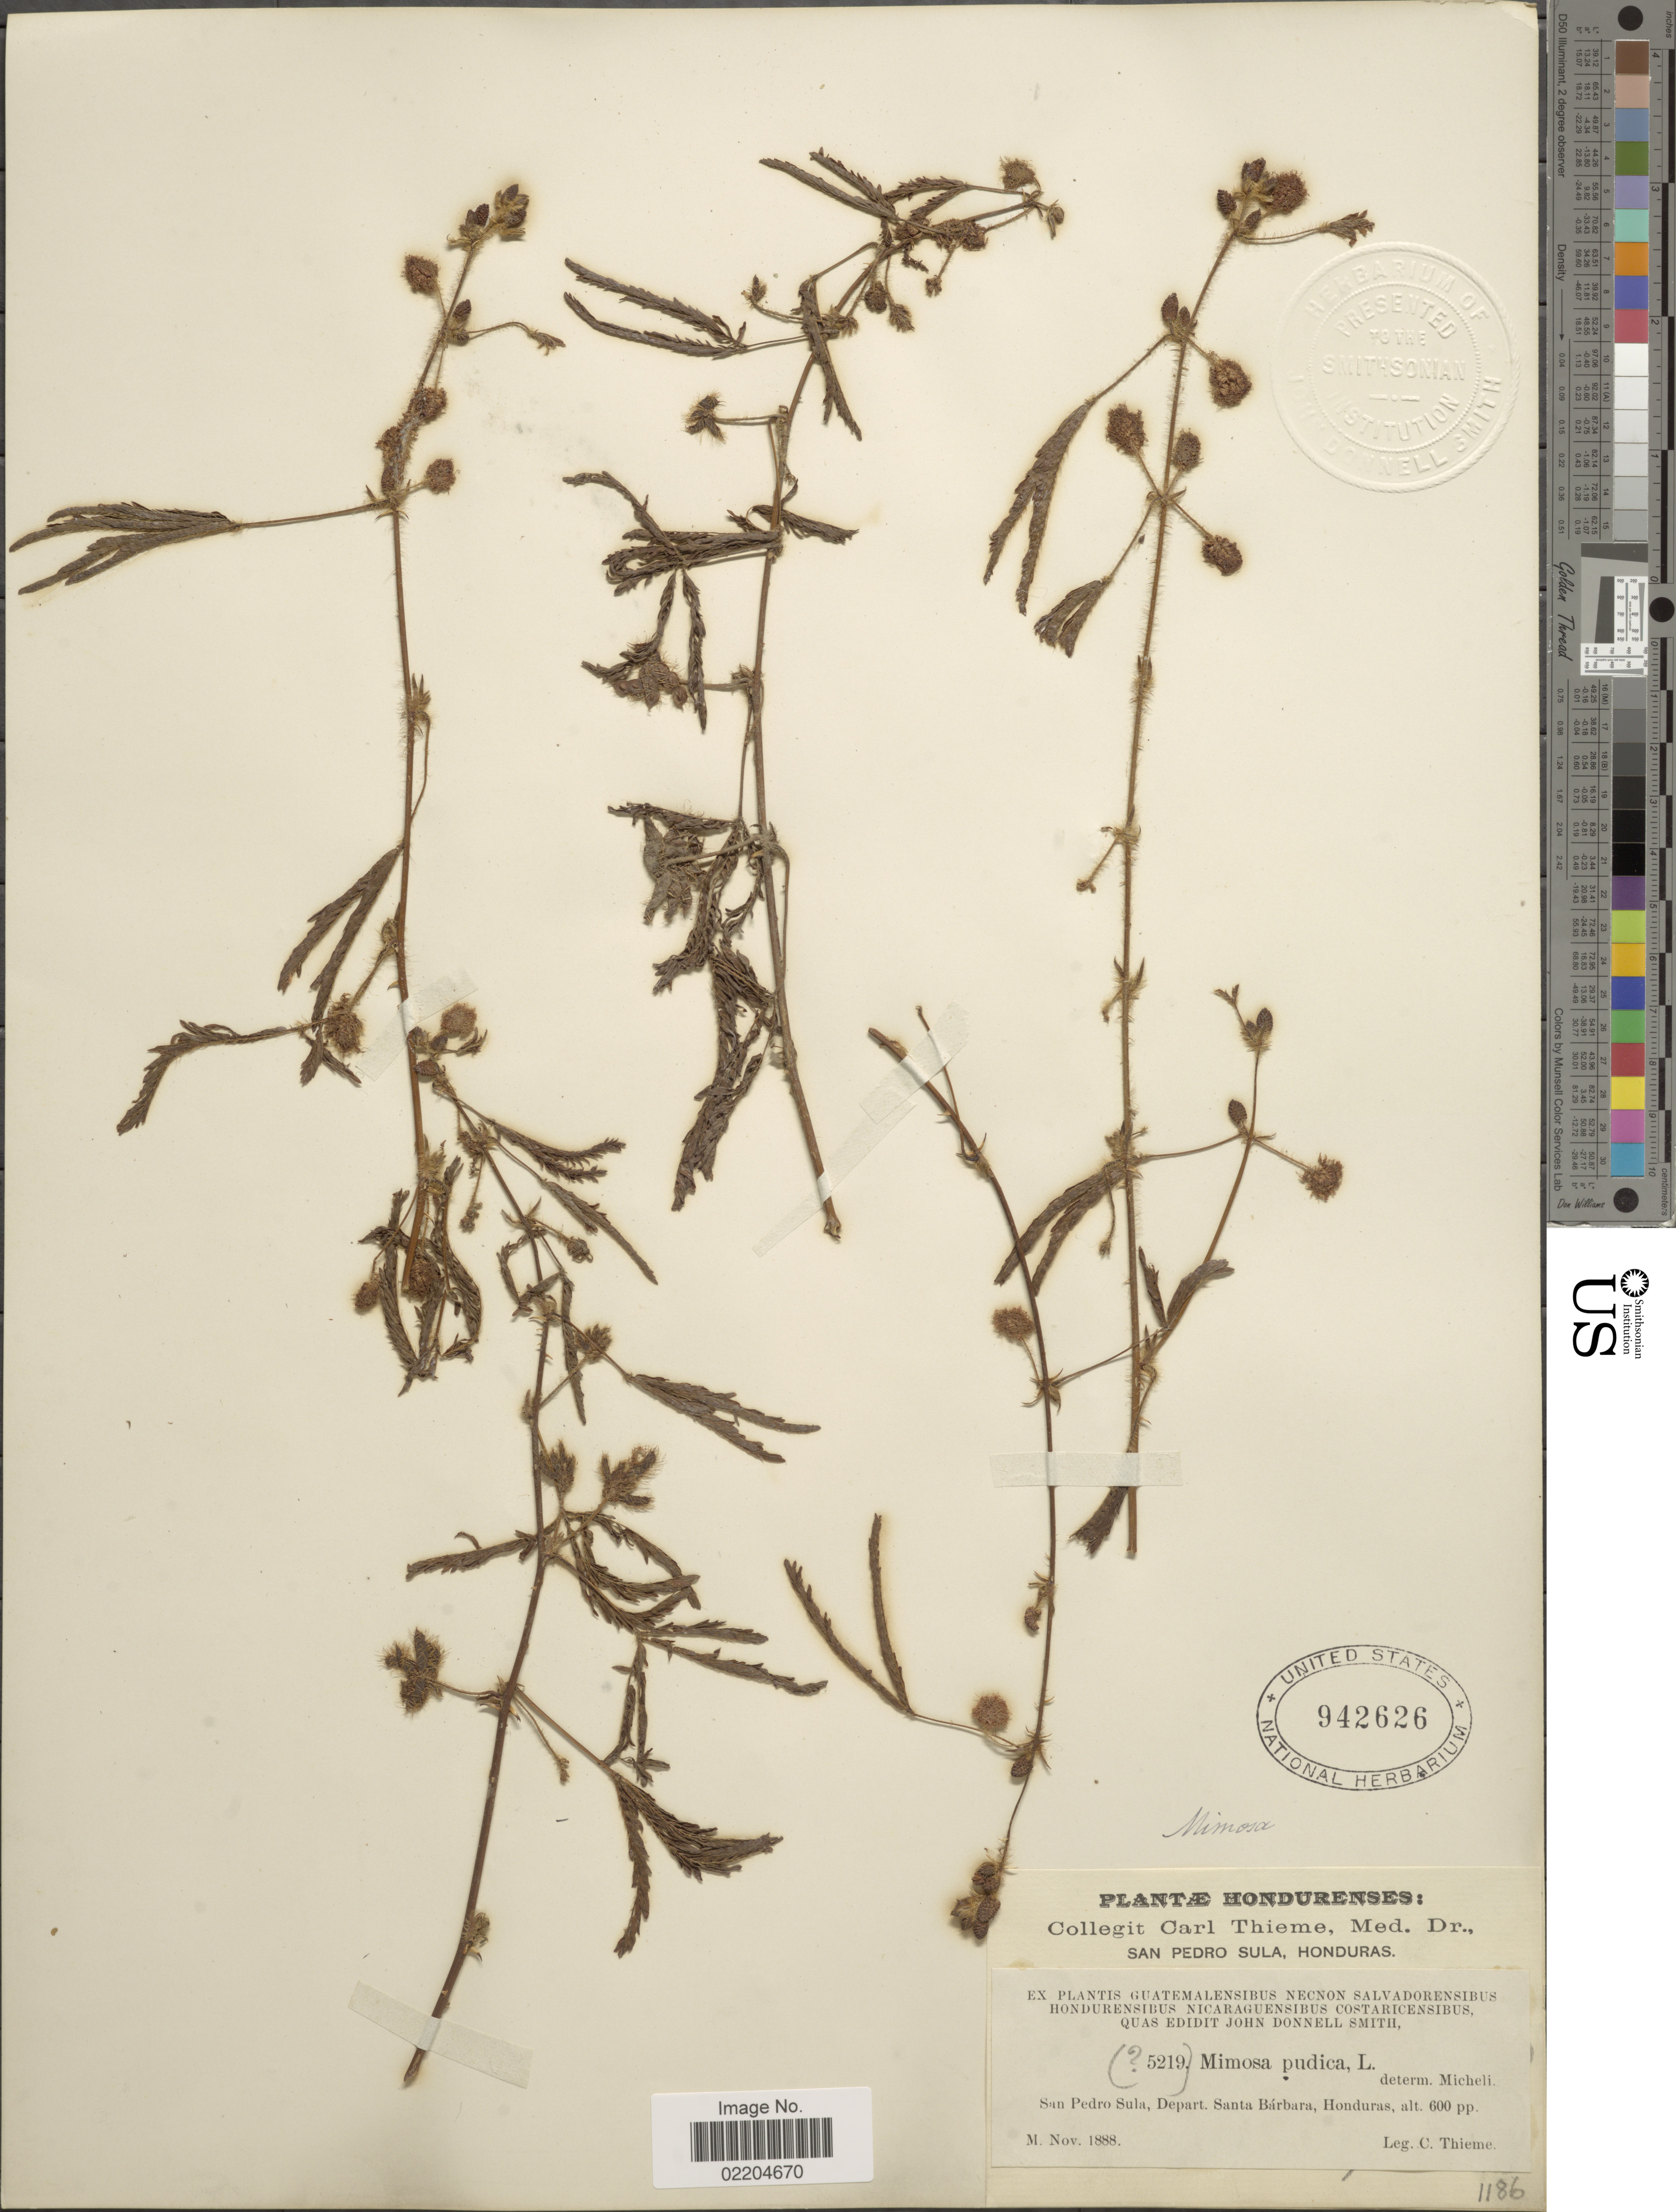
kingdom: Plantae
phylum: Tracheophyta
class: Magnoliopsida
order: Fabales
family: Fabaceae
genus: Mimosa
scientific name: Mimosa pudica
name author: L.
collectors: C. Thieme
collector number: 5219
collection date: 1888-11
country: Honduras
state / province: Santa Bárbara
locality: San Pedro Sula, Depart, Santa Barbara, Honduras.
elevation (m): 183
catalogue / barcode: US 942626